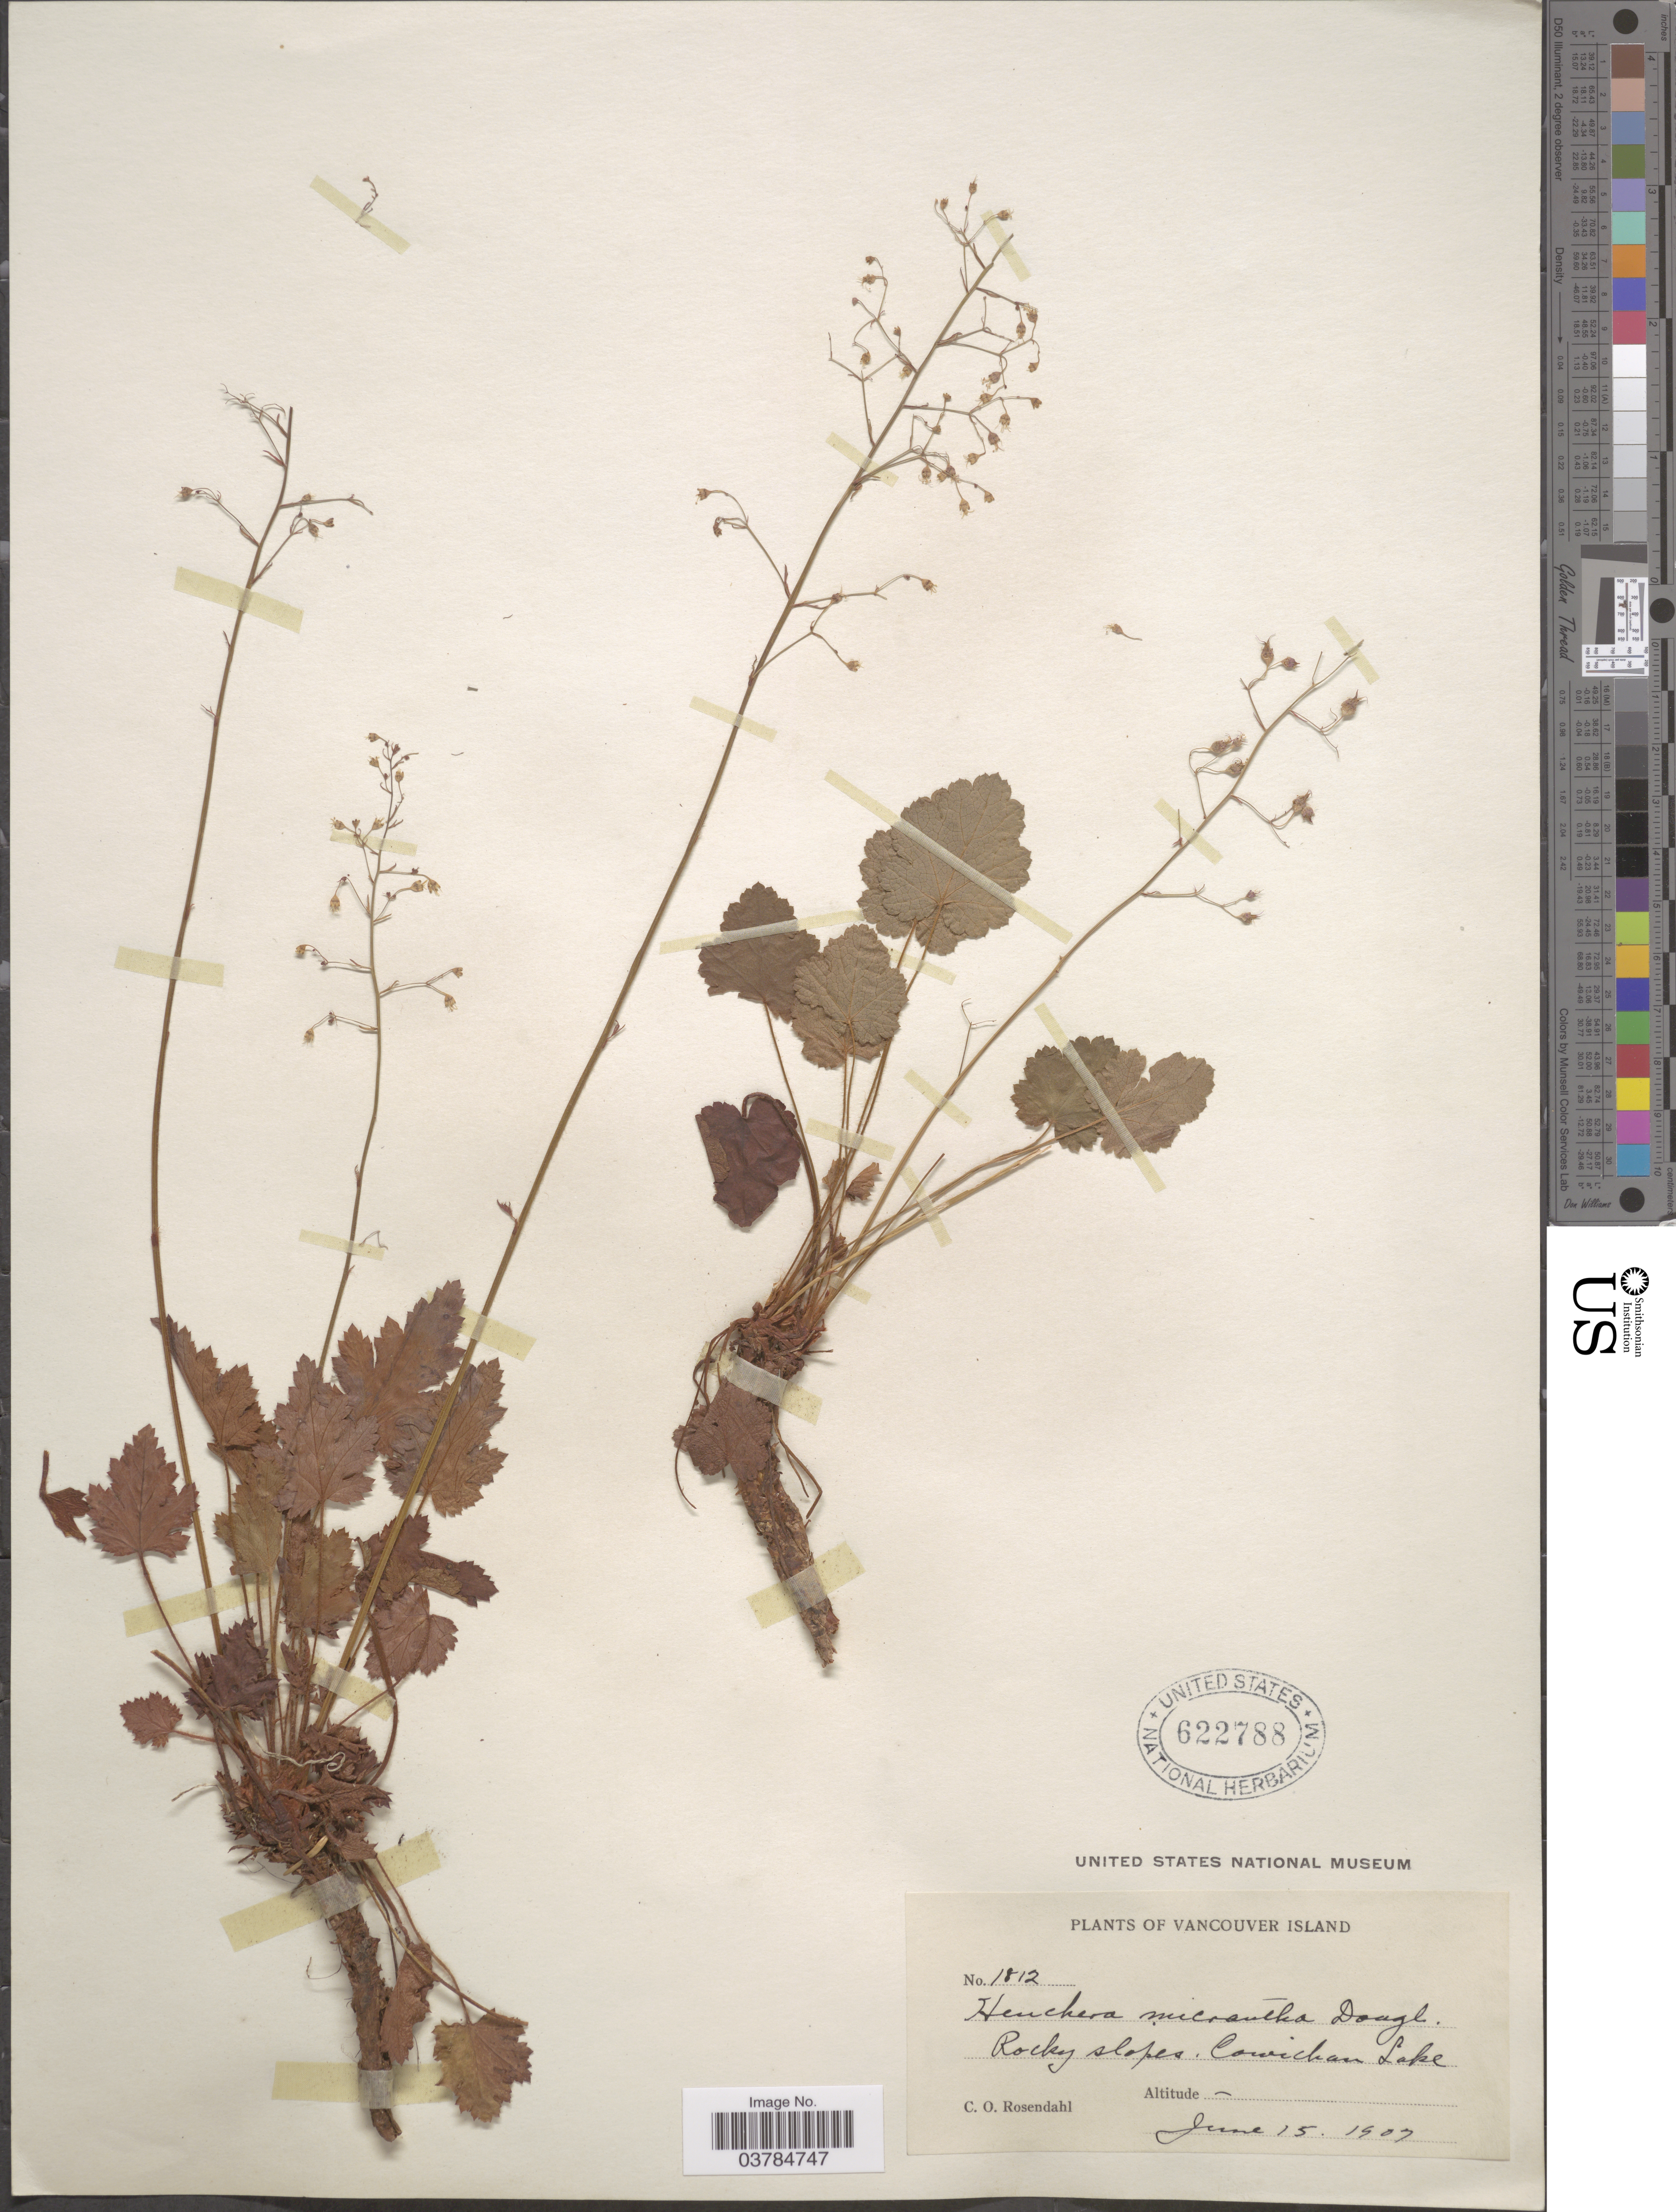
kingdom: Plantae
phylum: Tracheophyta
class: Magnoliopsida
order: Saxifragales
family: Saxifragaceae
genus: Heuchera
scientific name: Heuchera micrantha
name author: Douglas ex Lindl.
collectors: C. O. Rosendahl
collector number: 1812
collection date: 1907-06-15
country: Canada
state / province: British Columbia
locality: Vancouver Island. Rocky slopes. Cowichan Lake.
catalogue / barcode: US 622788